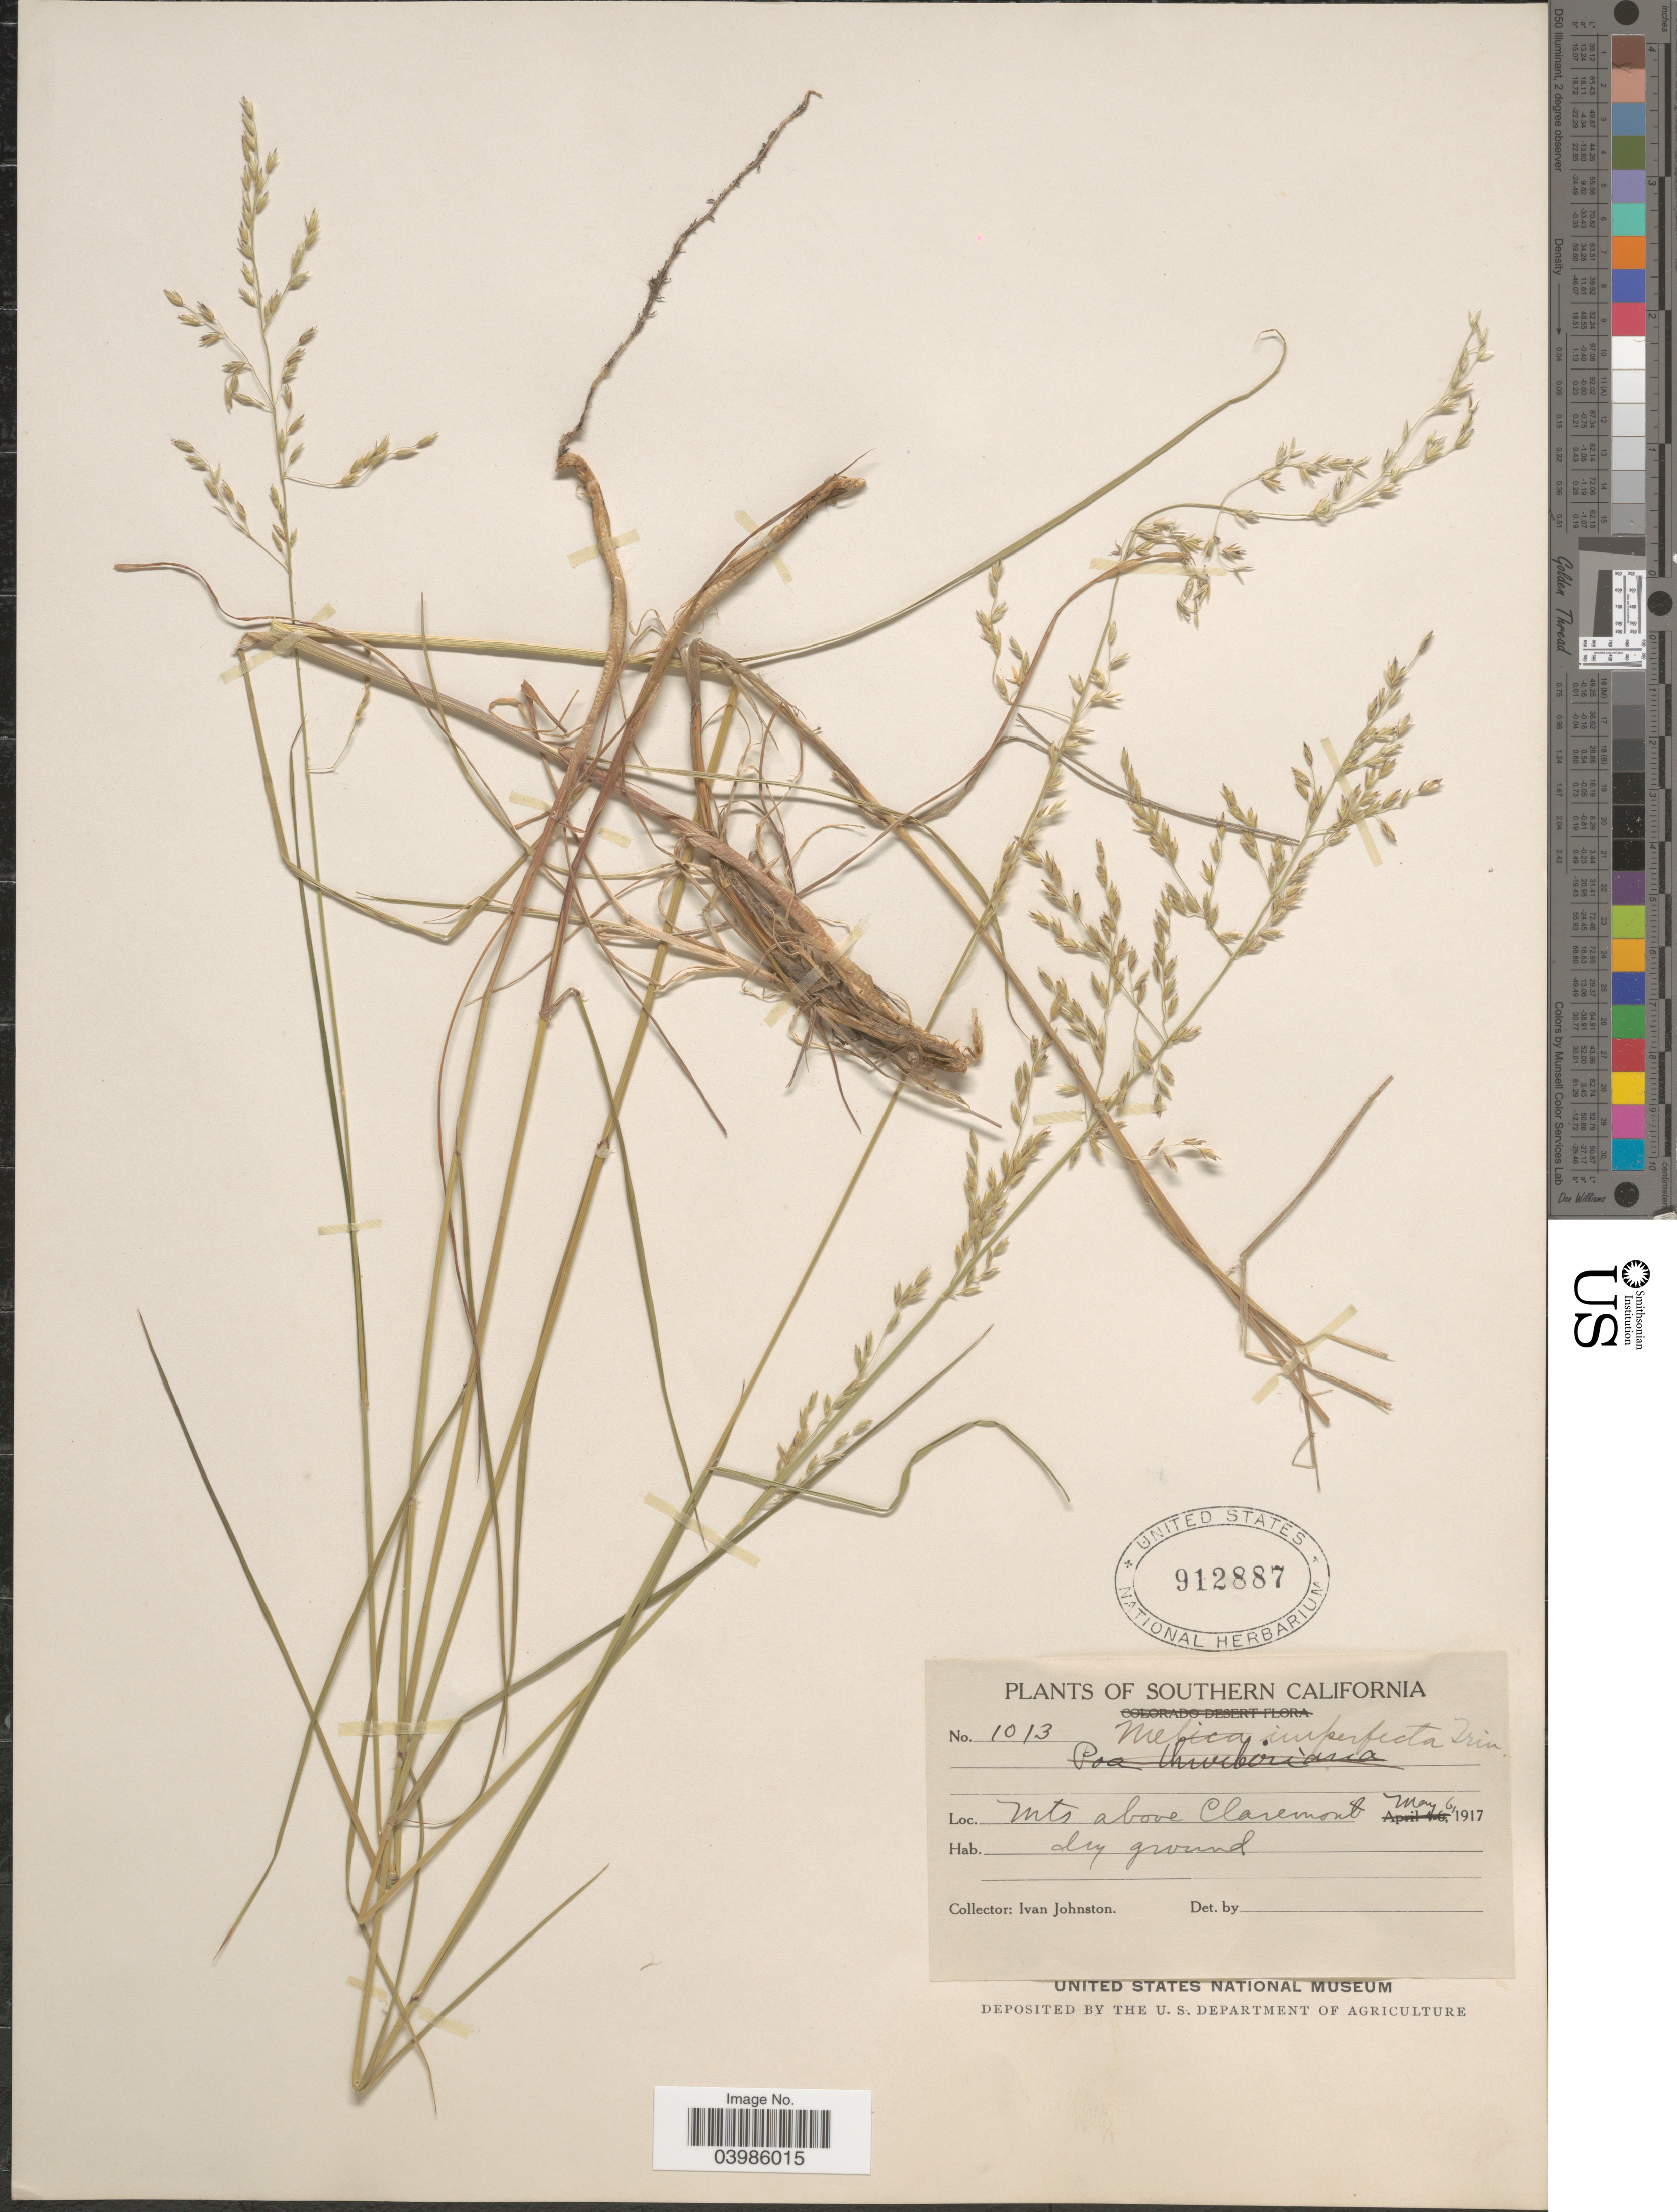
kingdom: Plantae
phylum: Tracheophyta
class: Liliopsida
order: Poales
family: Poaceae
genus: Melica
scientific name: Melica imperfecta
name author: Trin.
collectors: I.M. Johnston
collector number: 1013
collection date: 1917-05-06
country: United States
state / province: California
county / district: Los Angeles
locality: Southern California. Mts above Claremont.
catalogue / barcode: US 912887